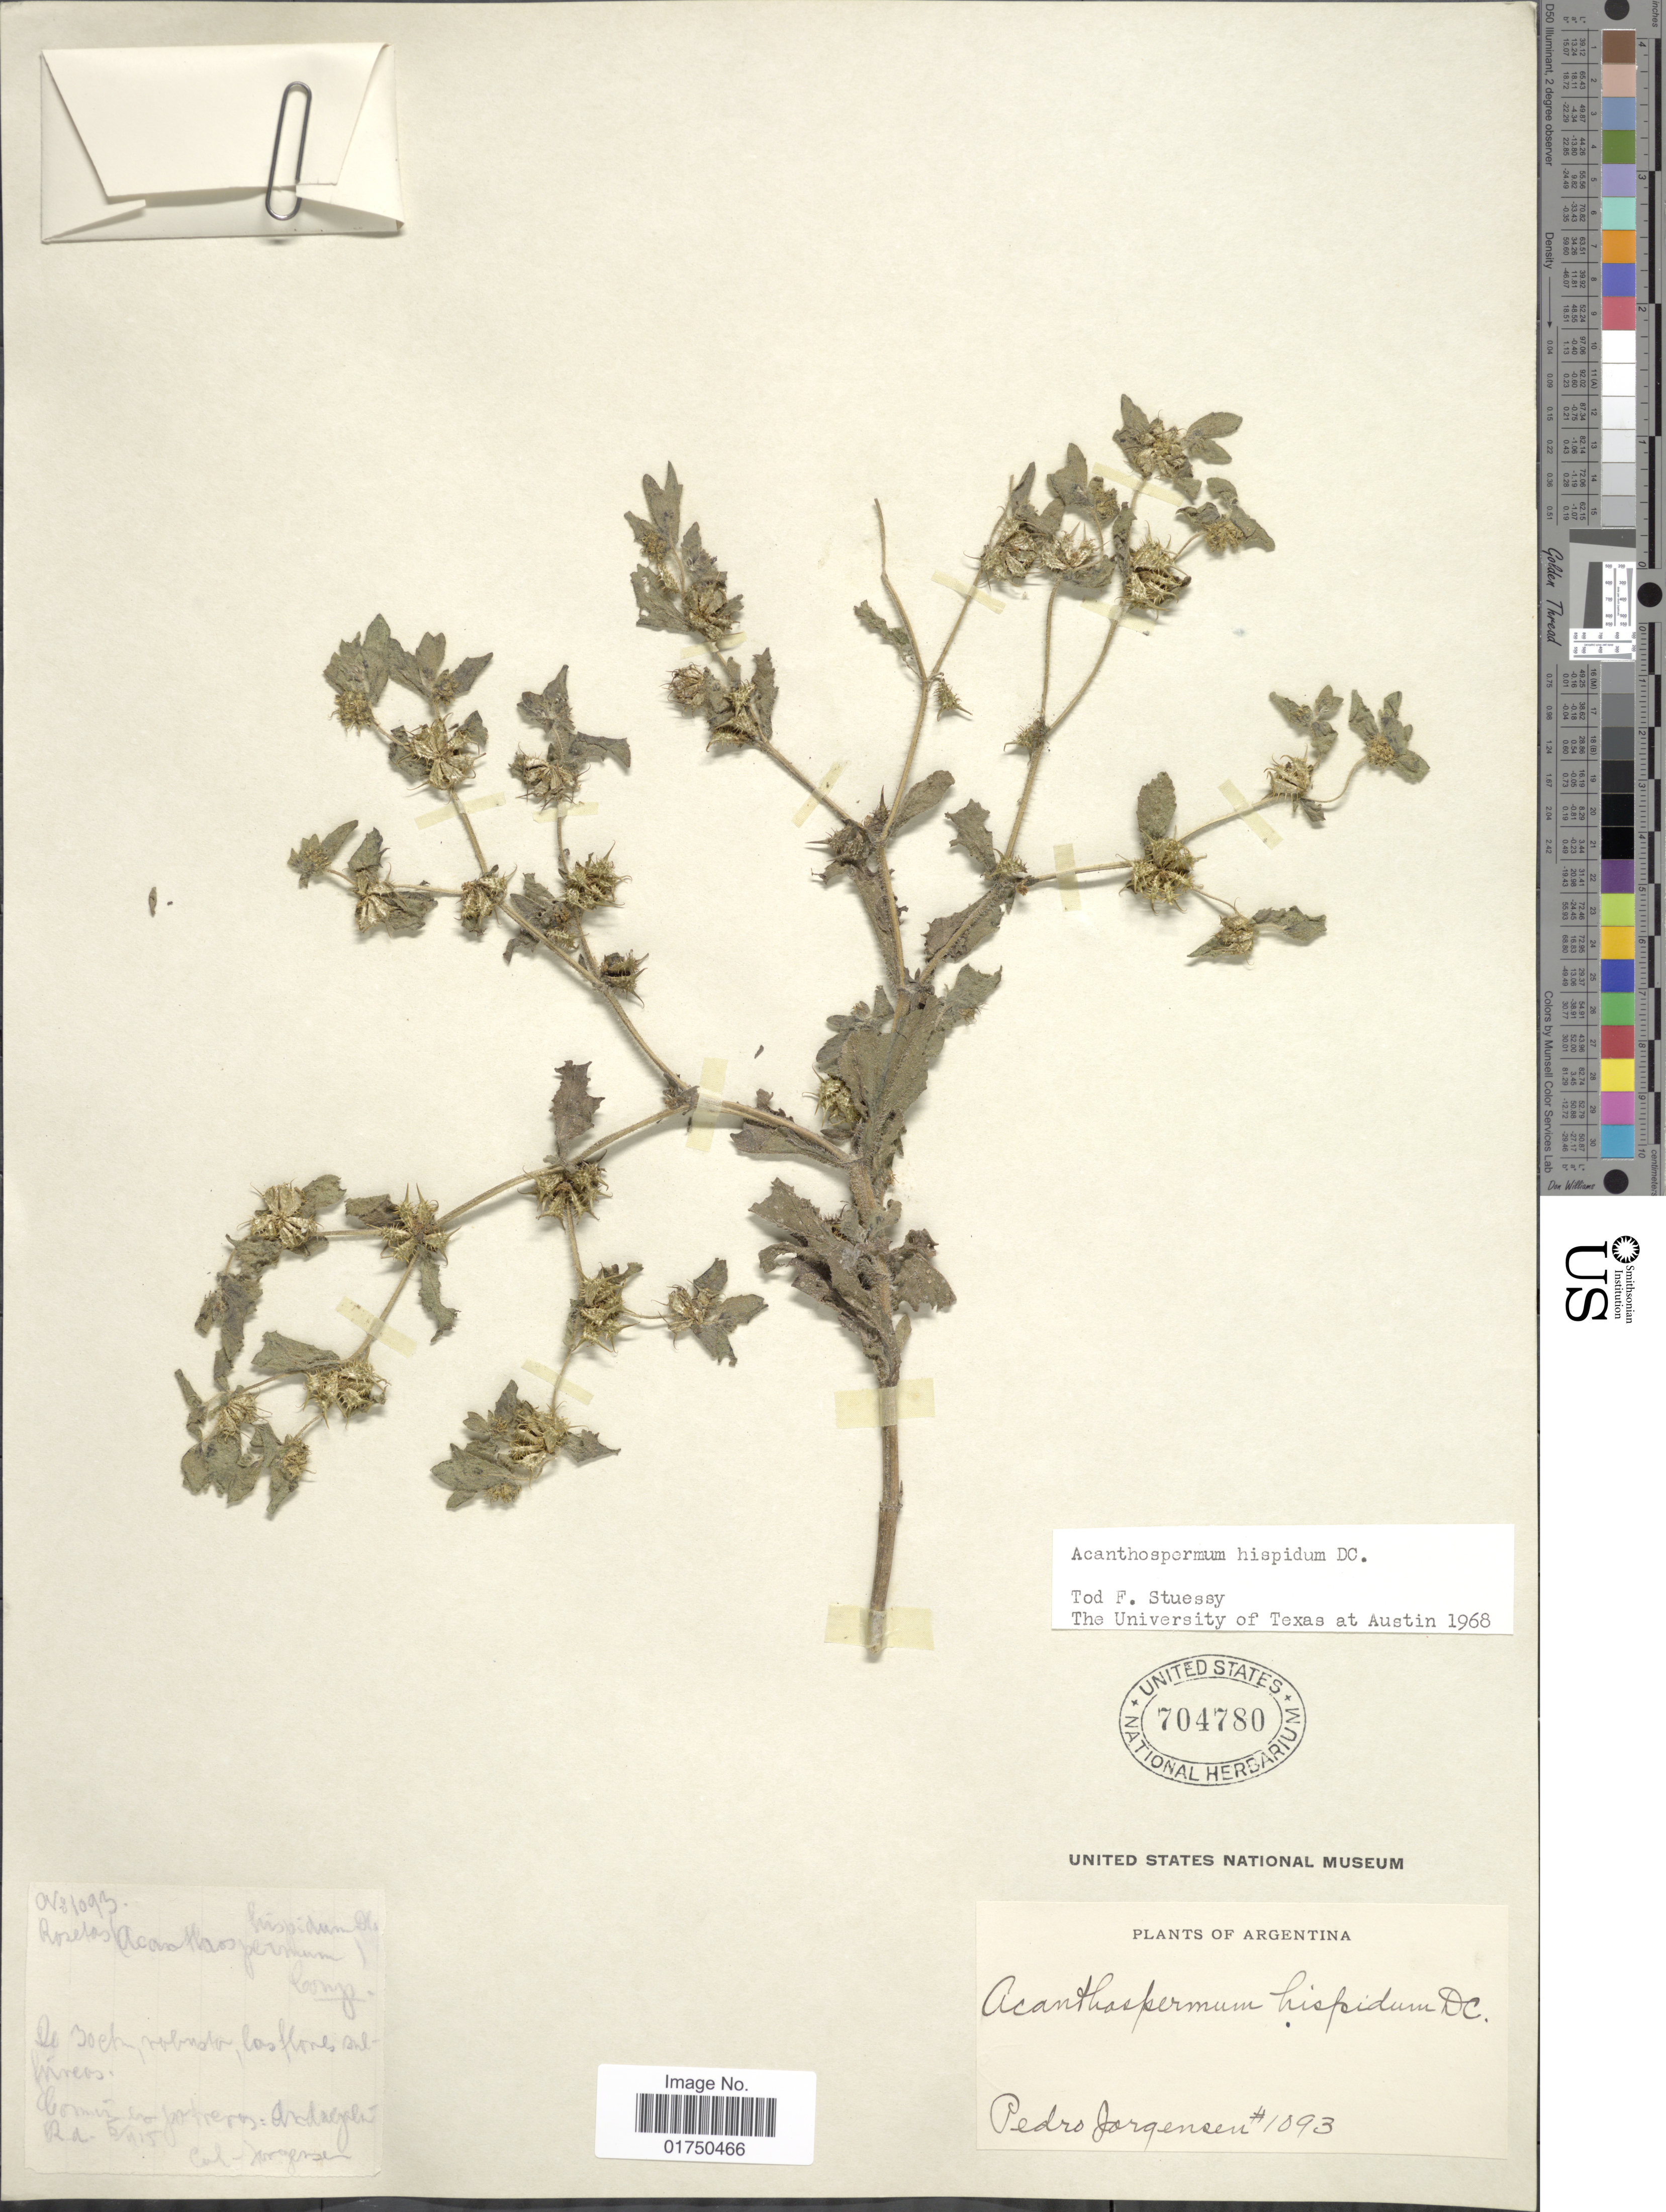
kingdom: Plantae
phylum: Tracheophyta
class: Magnoliopsida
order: Asterales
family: Asteraceae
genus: Acanthospermum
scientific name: Acanthospermum hispidum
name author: DC.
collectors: P. Jörgensen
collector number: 1093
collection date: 1915-05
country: Argentina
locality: Andagala, R.d.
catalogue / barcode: US 704780